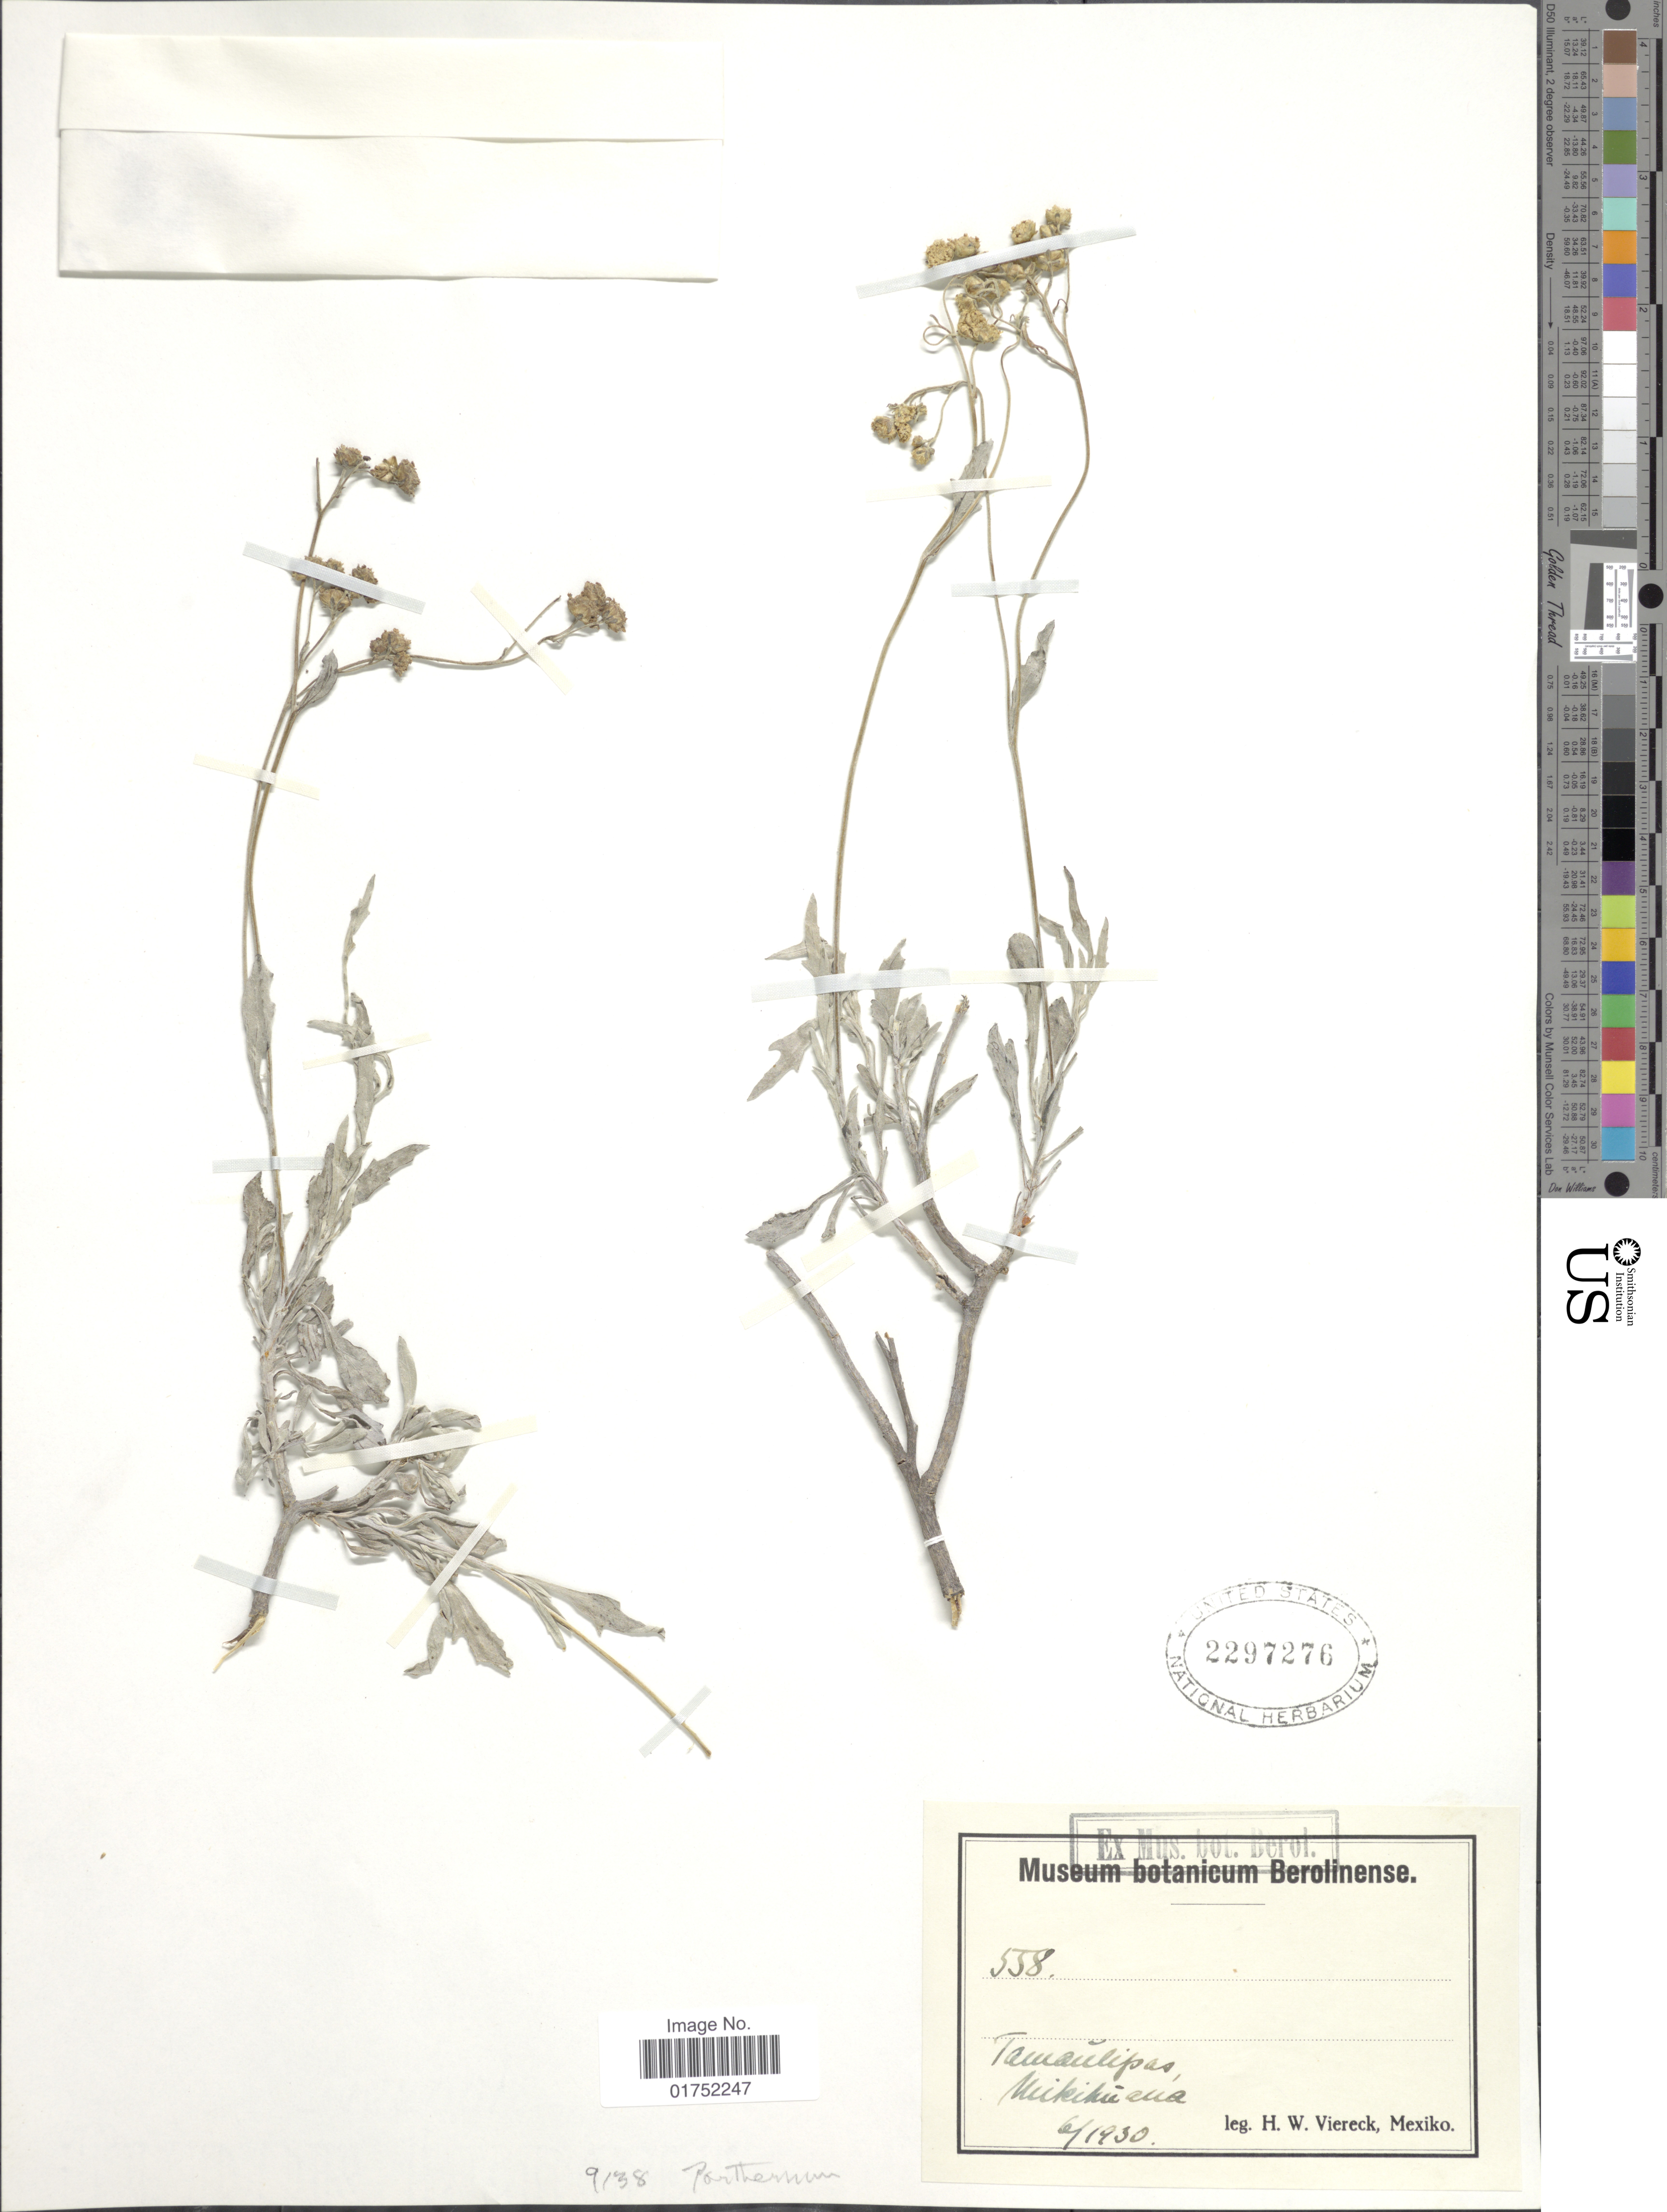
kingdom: Plantae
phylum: Tracheophyta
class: Magnoliopsida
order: Asterales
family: Asteraceae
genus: Parthenium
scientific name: Parthenium sp.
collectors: H. W. Viereck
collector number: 558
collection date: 1930-06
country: Mexico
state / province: Tamaulipas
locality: Mikihuana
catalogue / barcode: US 2297276